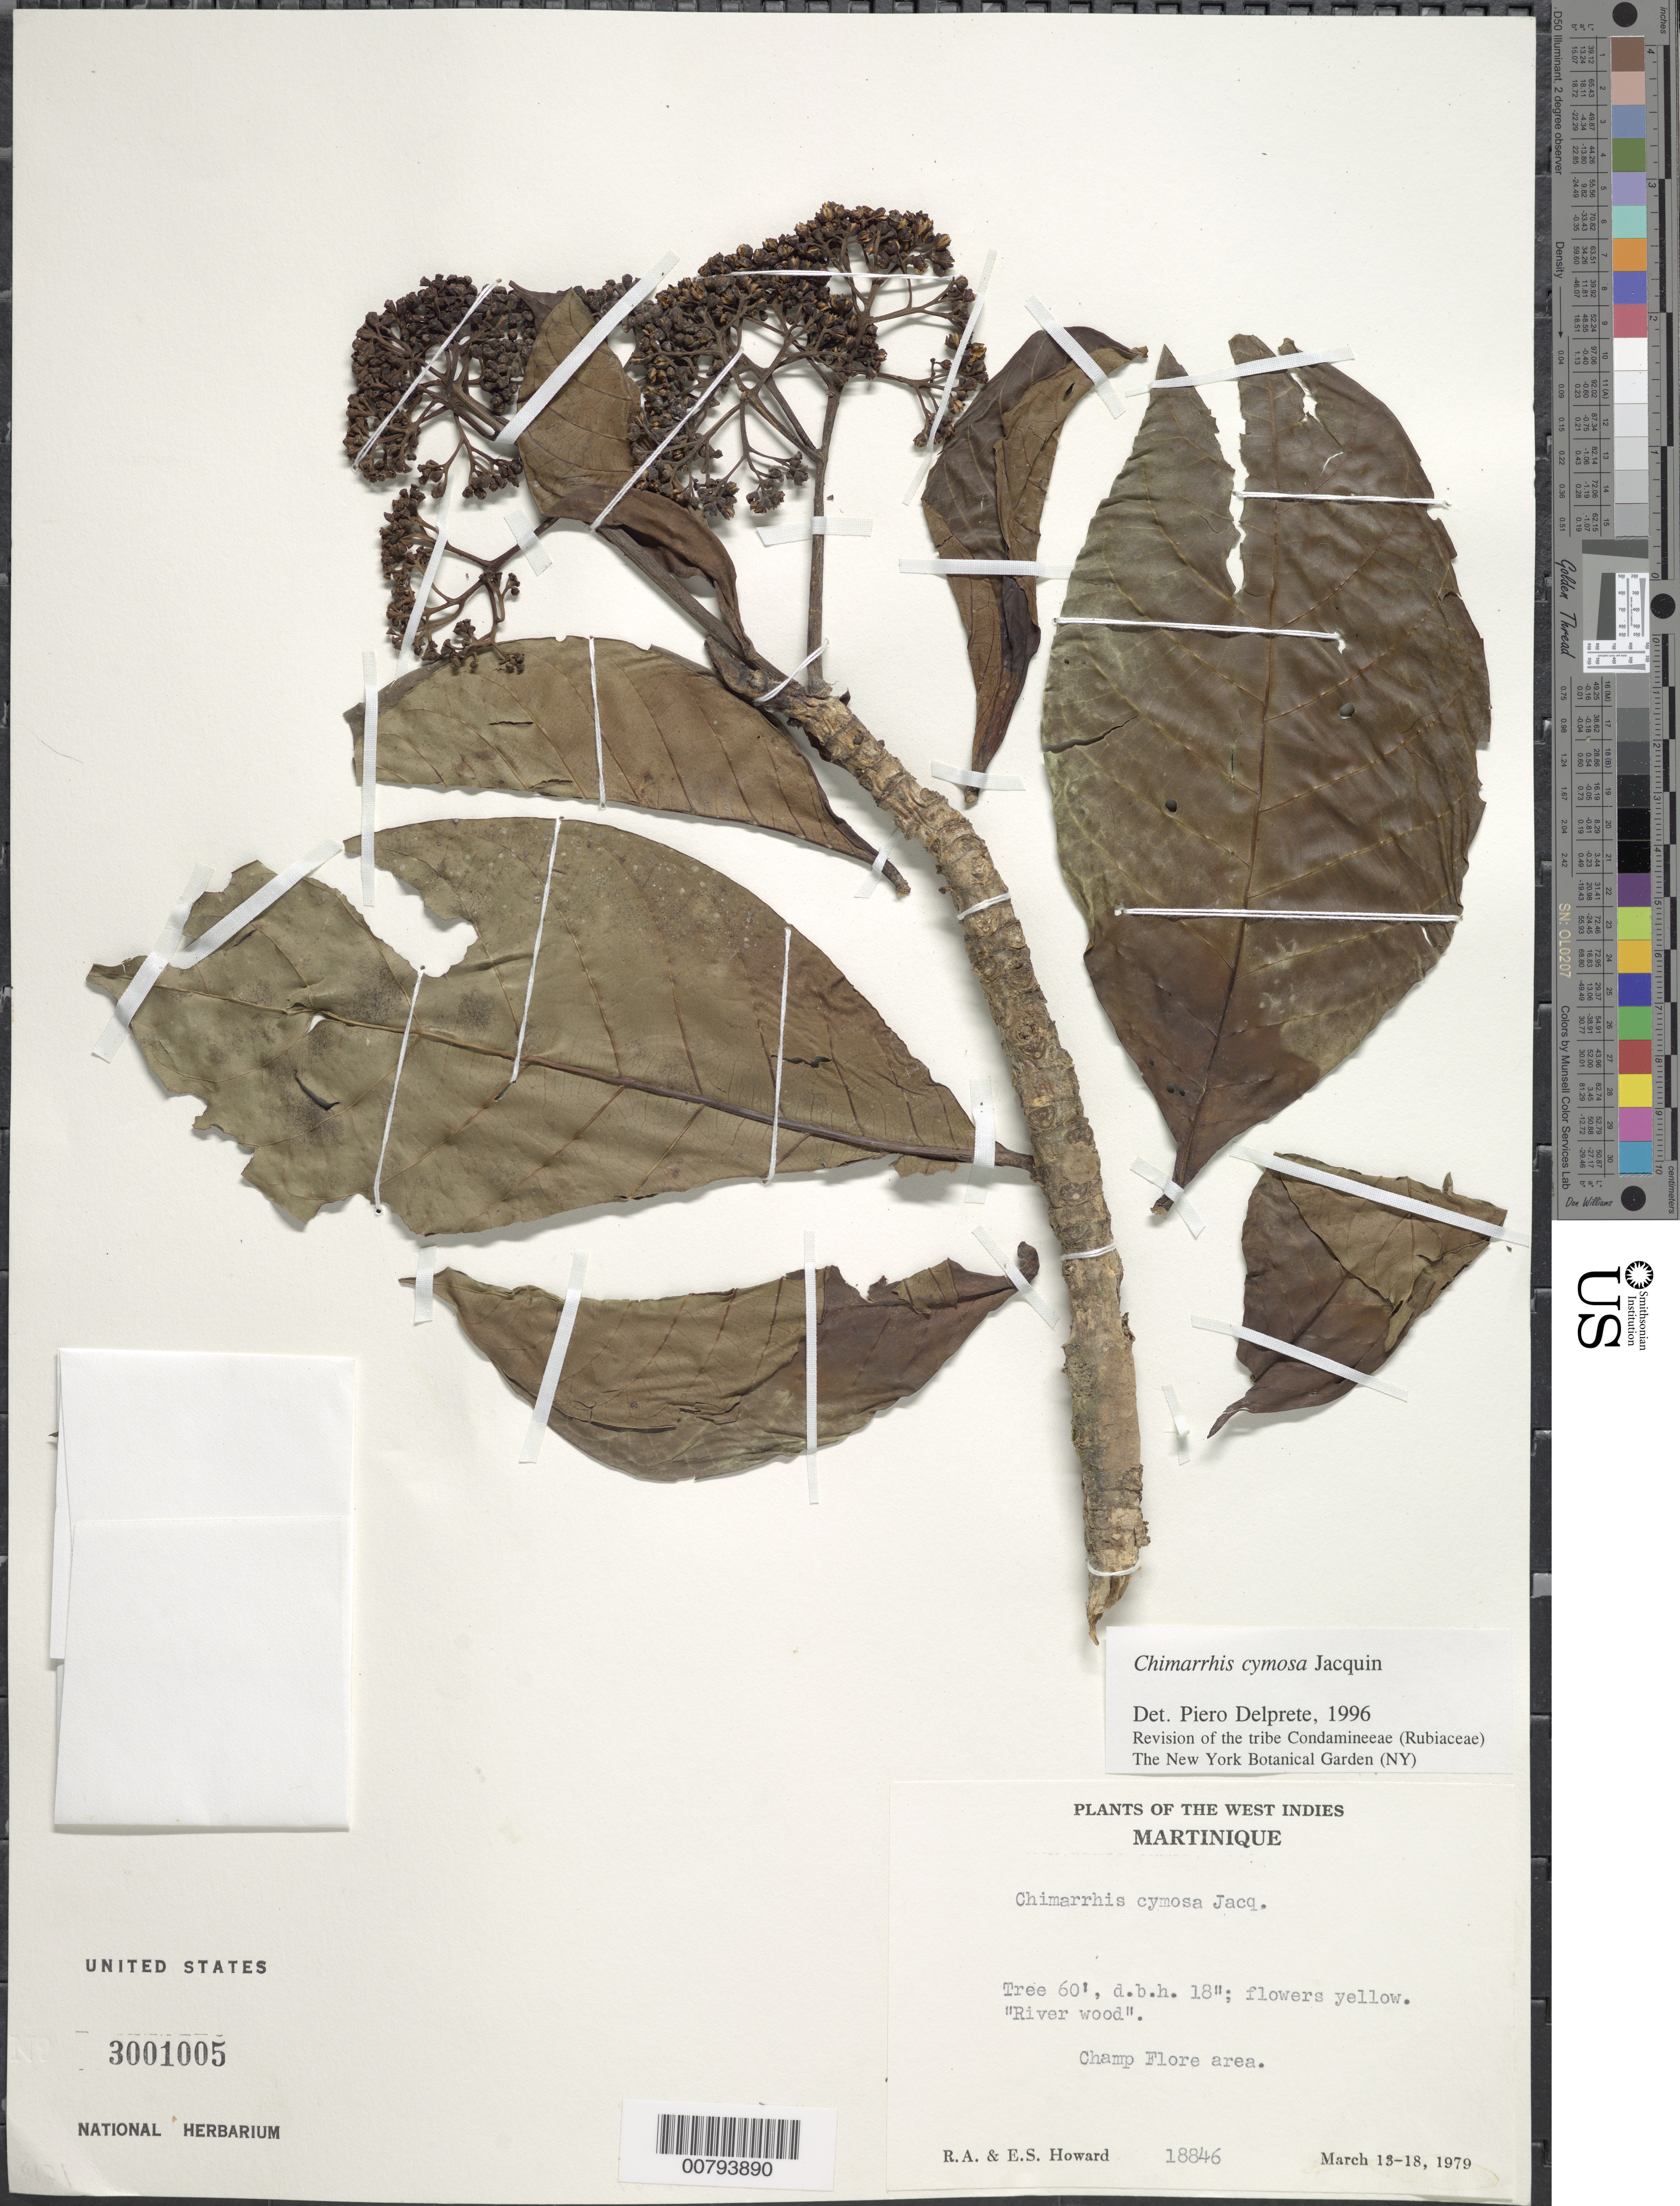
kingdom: Plantae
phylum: Tracheophyta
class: Magnoliopsida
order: Gentianales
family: Rubiaceae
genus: Chimarrhis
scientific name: Chimarrhis cymosa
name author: Jacq.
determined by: Delprete, P. G., Herb. de Guyane Cay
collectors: R. A. Howard & E. S. Howard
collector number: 18846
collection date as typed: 13 Mar 1979 to 18 Mar 1979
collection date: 1979-03-13/1979-03-18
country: Martinique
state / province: Saint-Pierre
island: Martinique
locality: Champ Flore area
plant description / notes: Common name: River wood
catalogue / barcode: US 3001005